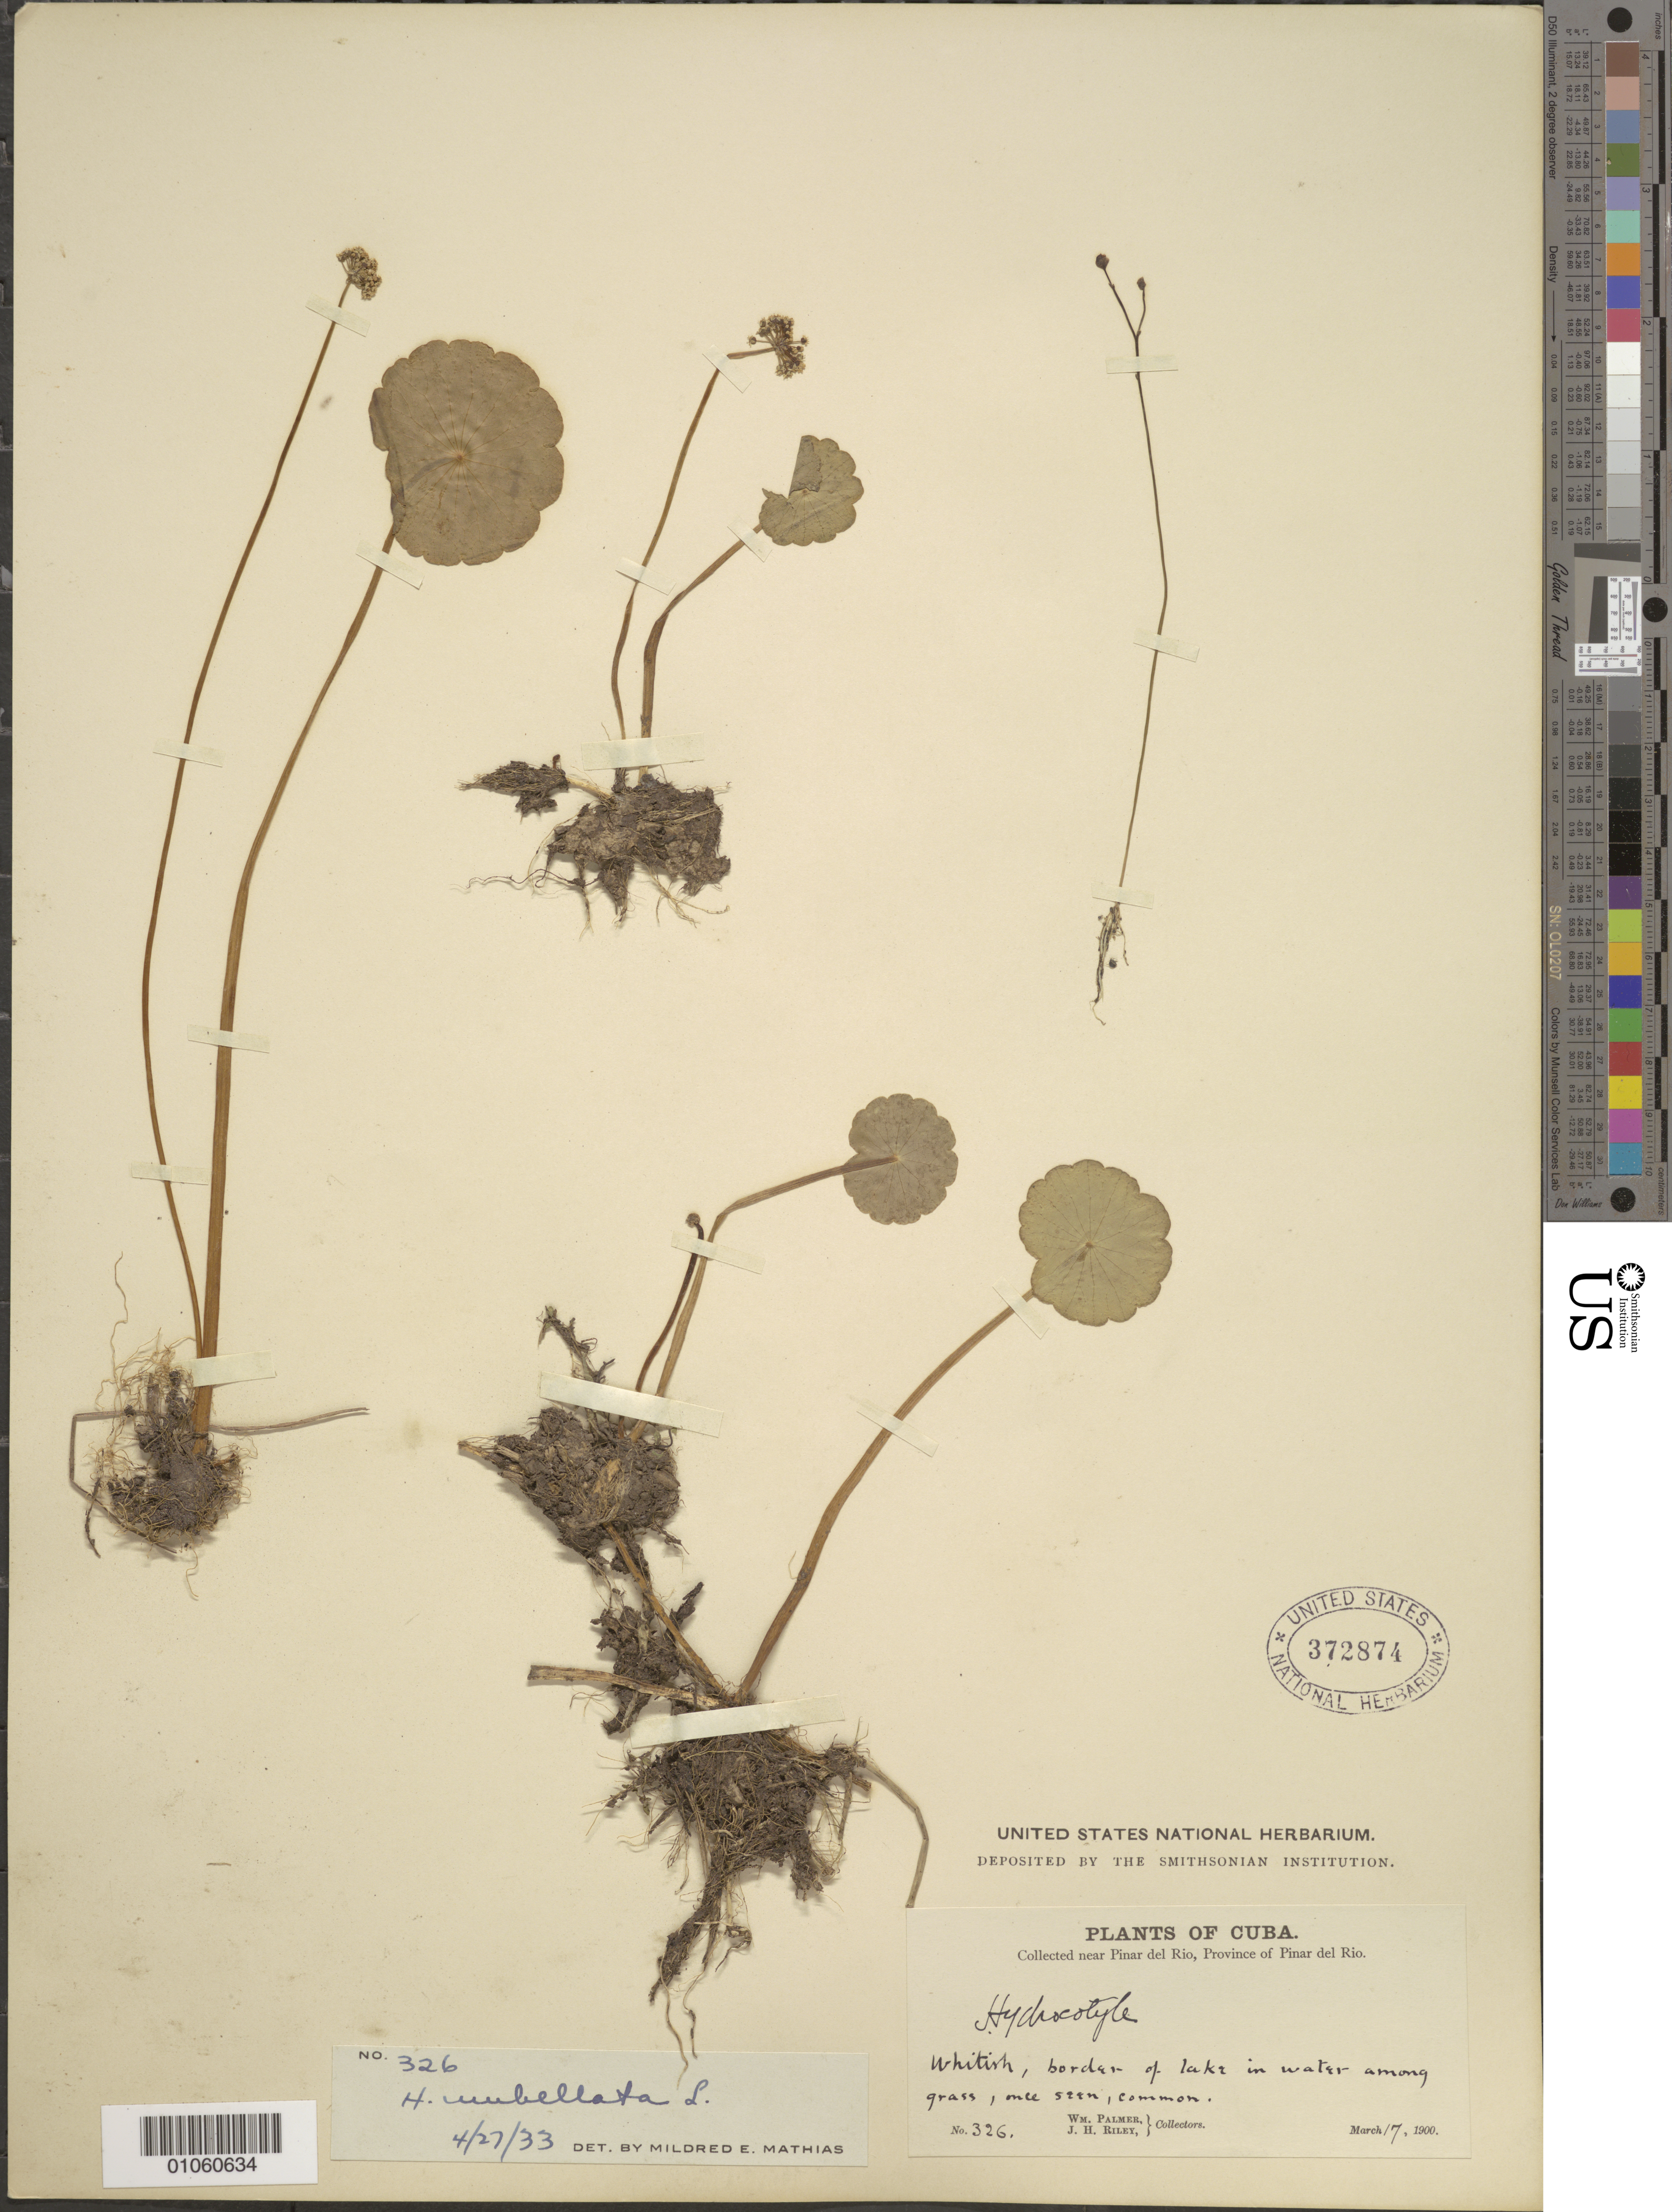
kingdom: Plantae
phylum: Tracheophyta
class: Magnoliopsida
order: Apiales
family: Araliaceae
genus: Hydrocotyle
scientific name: Hydrocotyle umbellata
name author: L.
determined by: Mathias, M. E.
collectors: W. Palmer & J. H. Riley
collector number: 326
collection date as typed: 17 Mar 1900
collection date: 1900-03-17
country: Cuba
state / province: Pinar del Río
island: Cuba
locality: Pinar del Río vicinity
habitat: Border of lake in water among grass, once seen, common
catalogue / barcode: US 372874